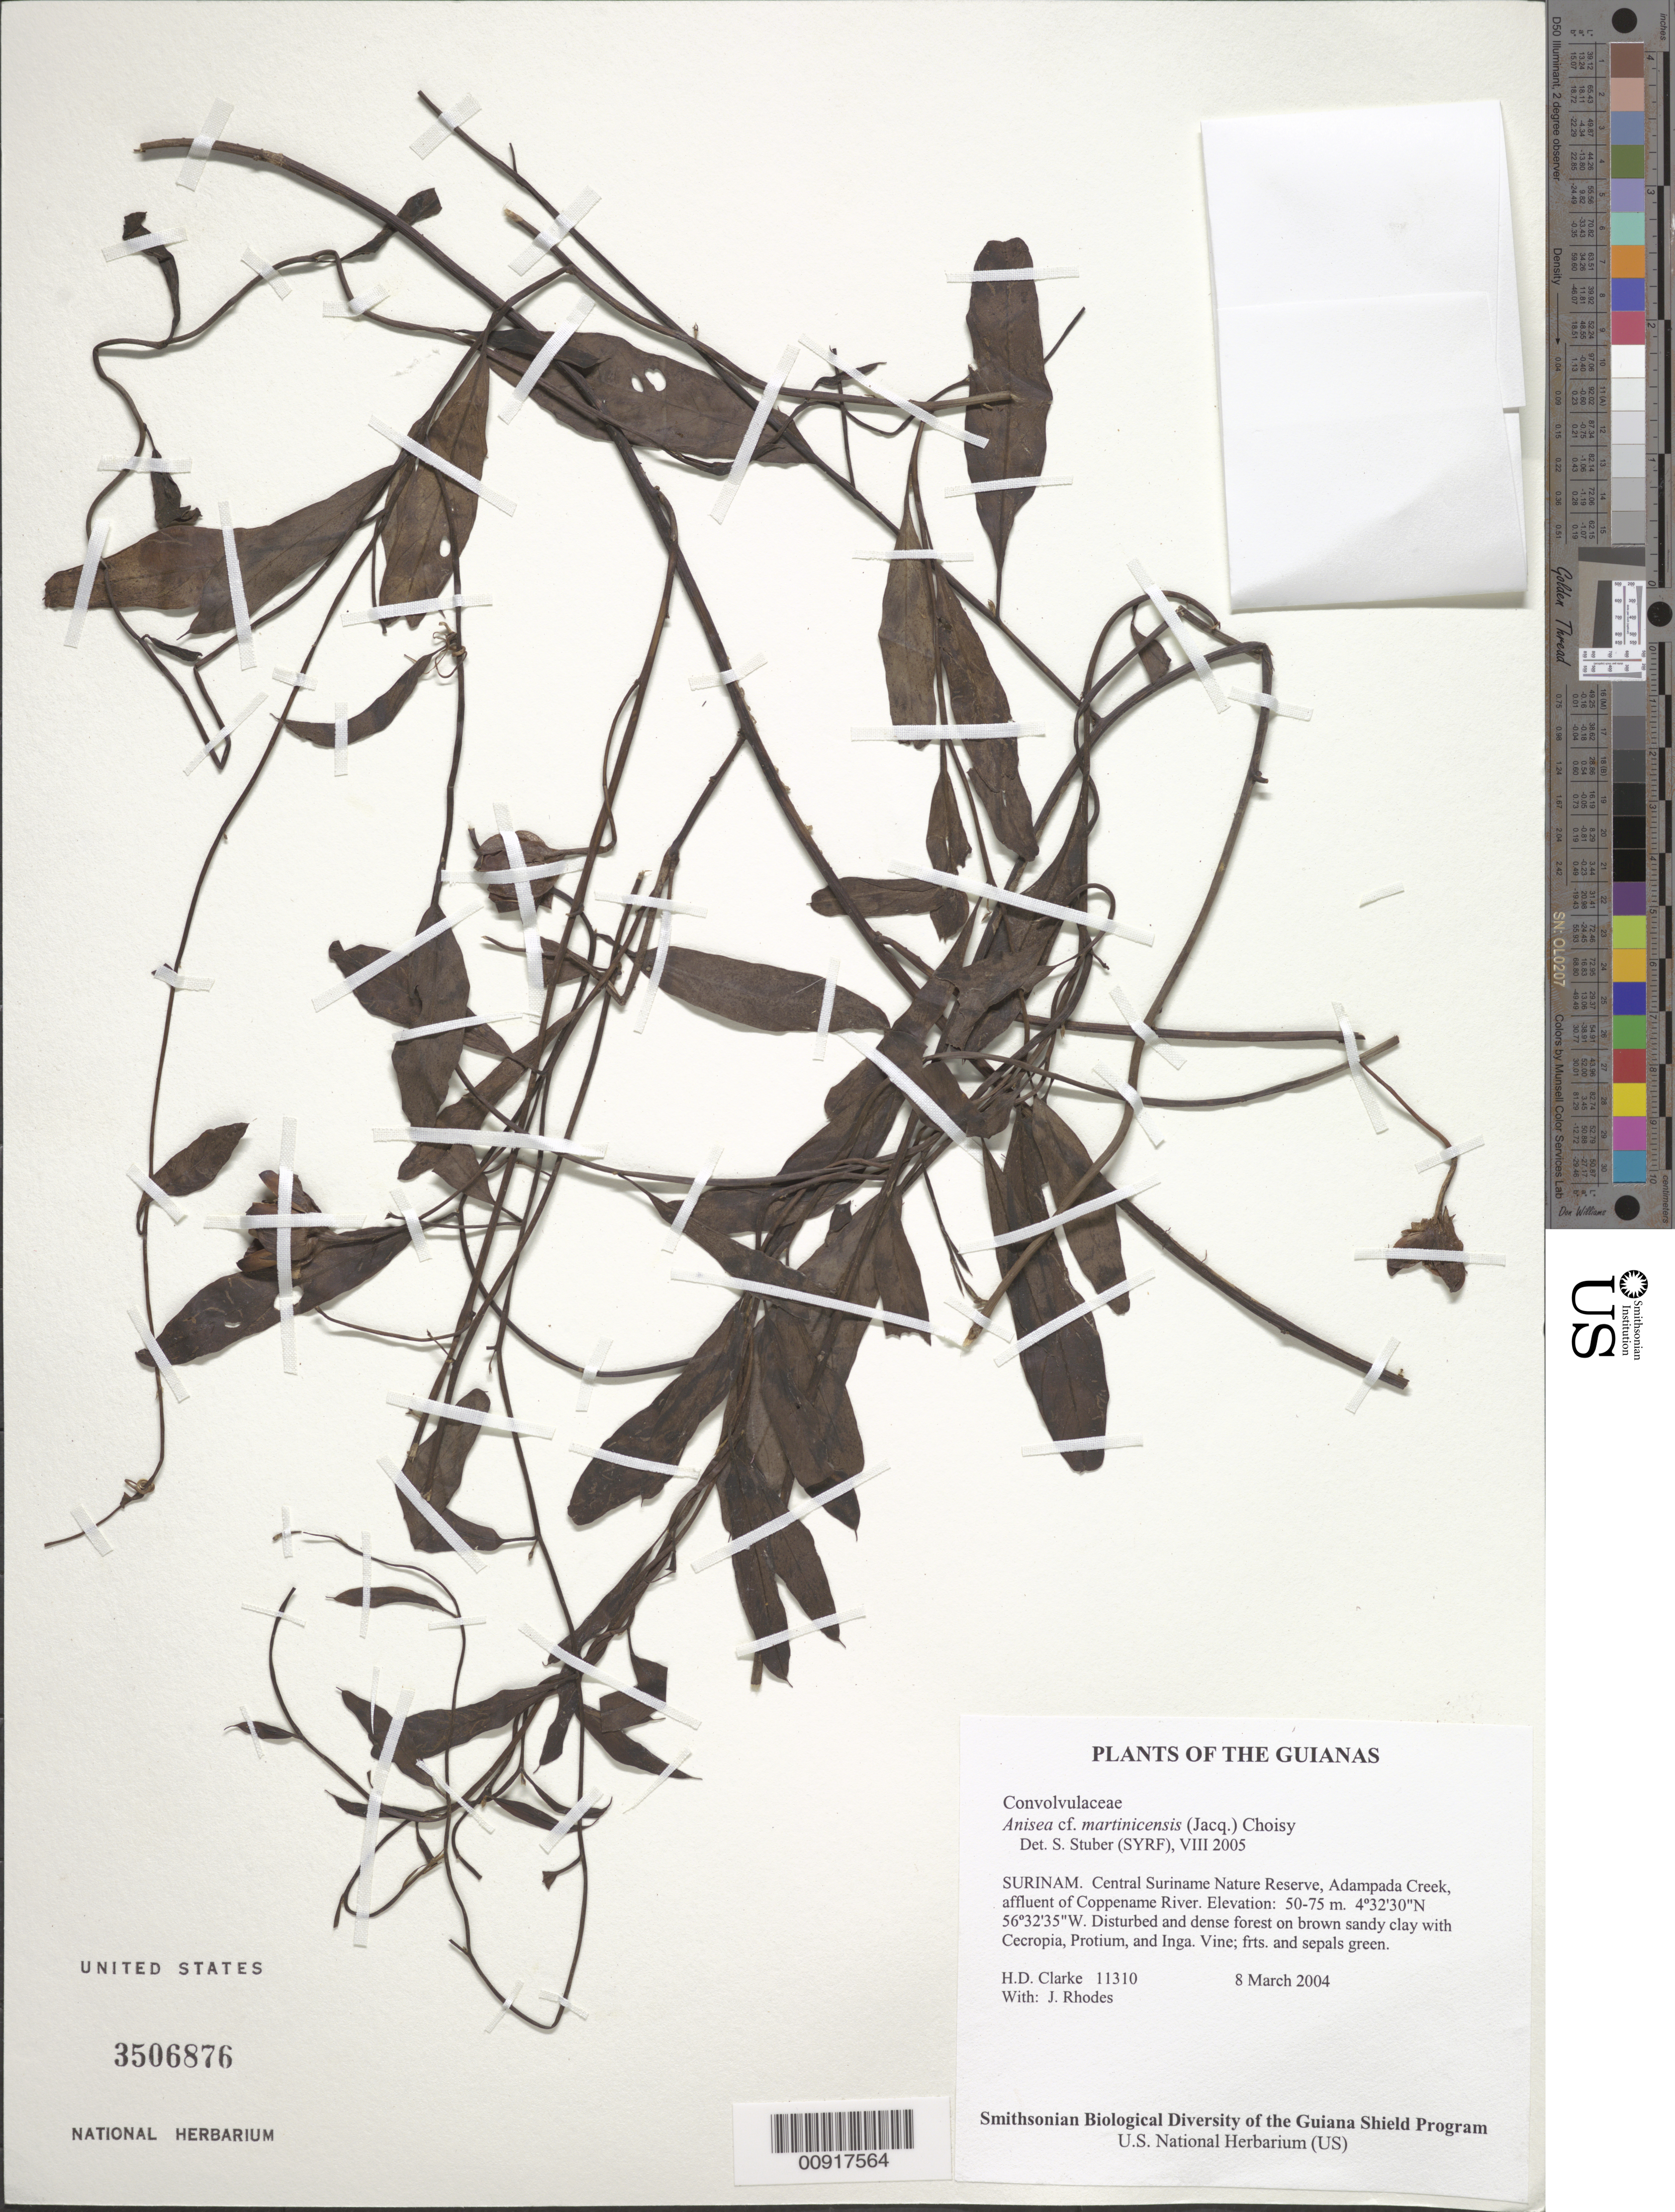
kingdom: Plantae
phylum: Tracheophyta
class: Magnoliopsida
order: Solanales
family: Convolvulaceae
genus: Aniseia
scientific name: Aniseia martinicensis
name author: (Jacq.) Choisy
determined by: Stuber, S.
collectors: H. D. Clarke & J. Rhodes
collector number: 11310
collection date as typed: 8 March 2004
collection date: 2004-03-08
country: Suriname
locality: Central Suriname Nature Reserve, Adampada Creek, affluent of Coppename River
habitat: Disturbed and dense forest on brown sandy clay with Cecropia, Protium, and Inga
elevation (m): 50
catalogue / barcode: US 3506876